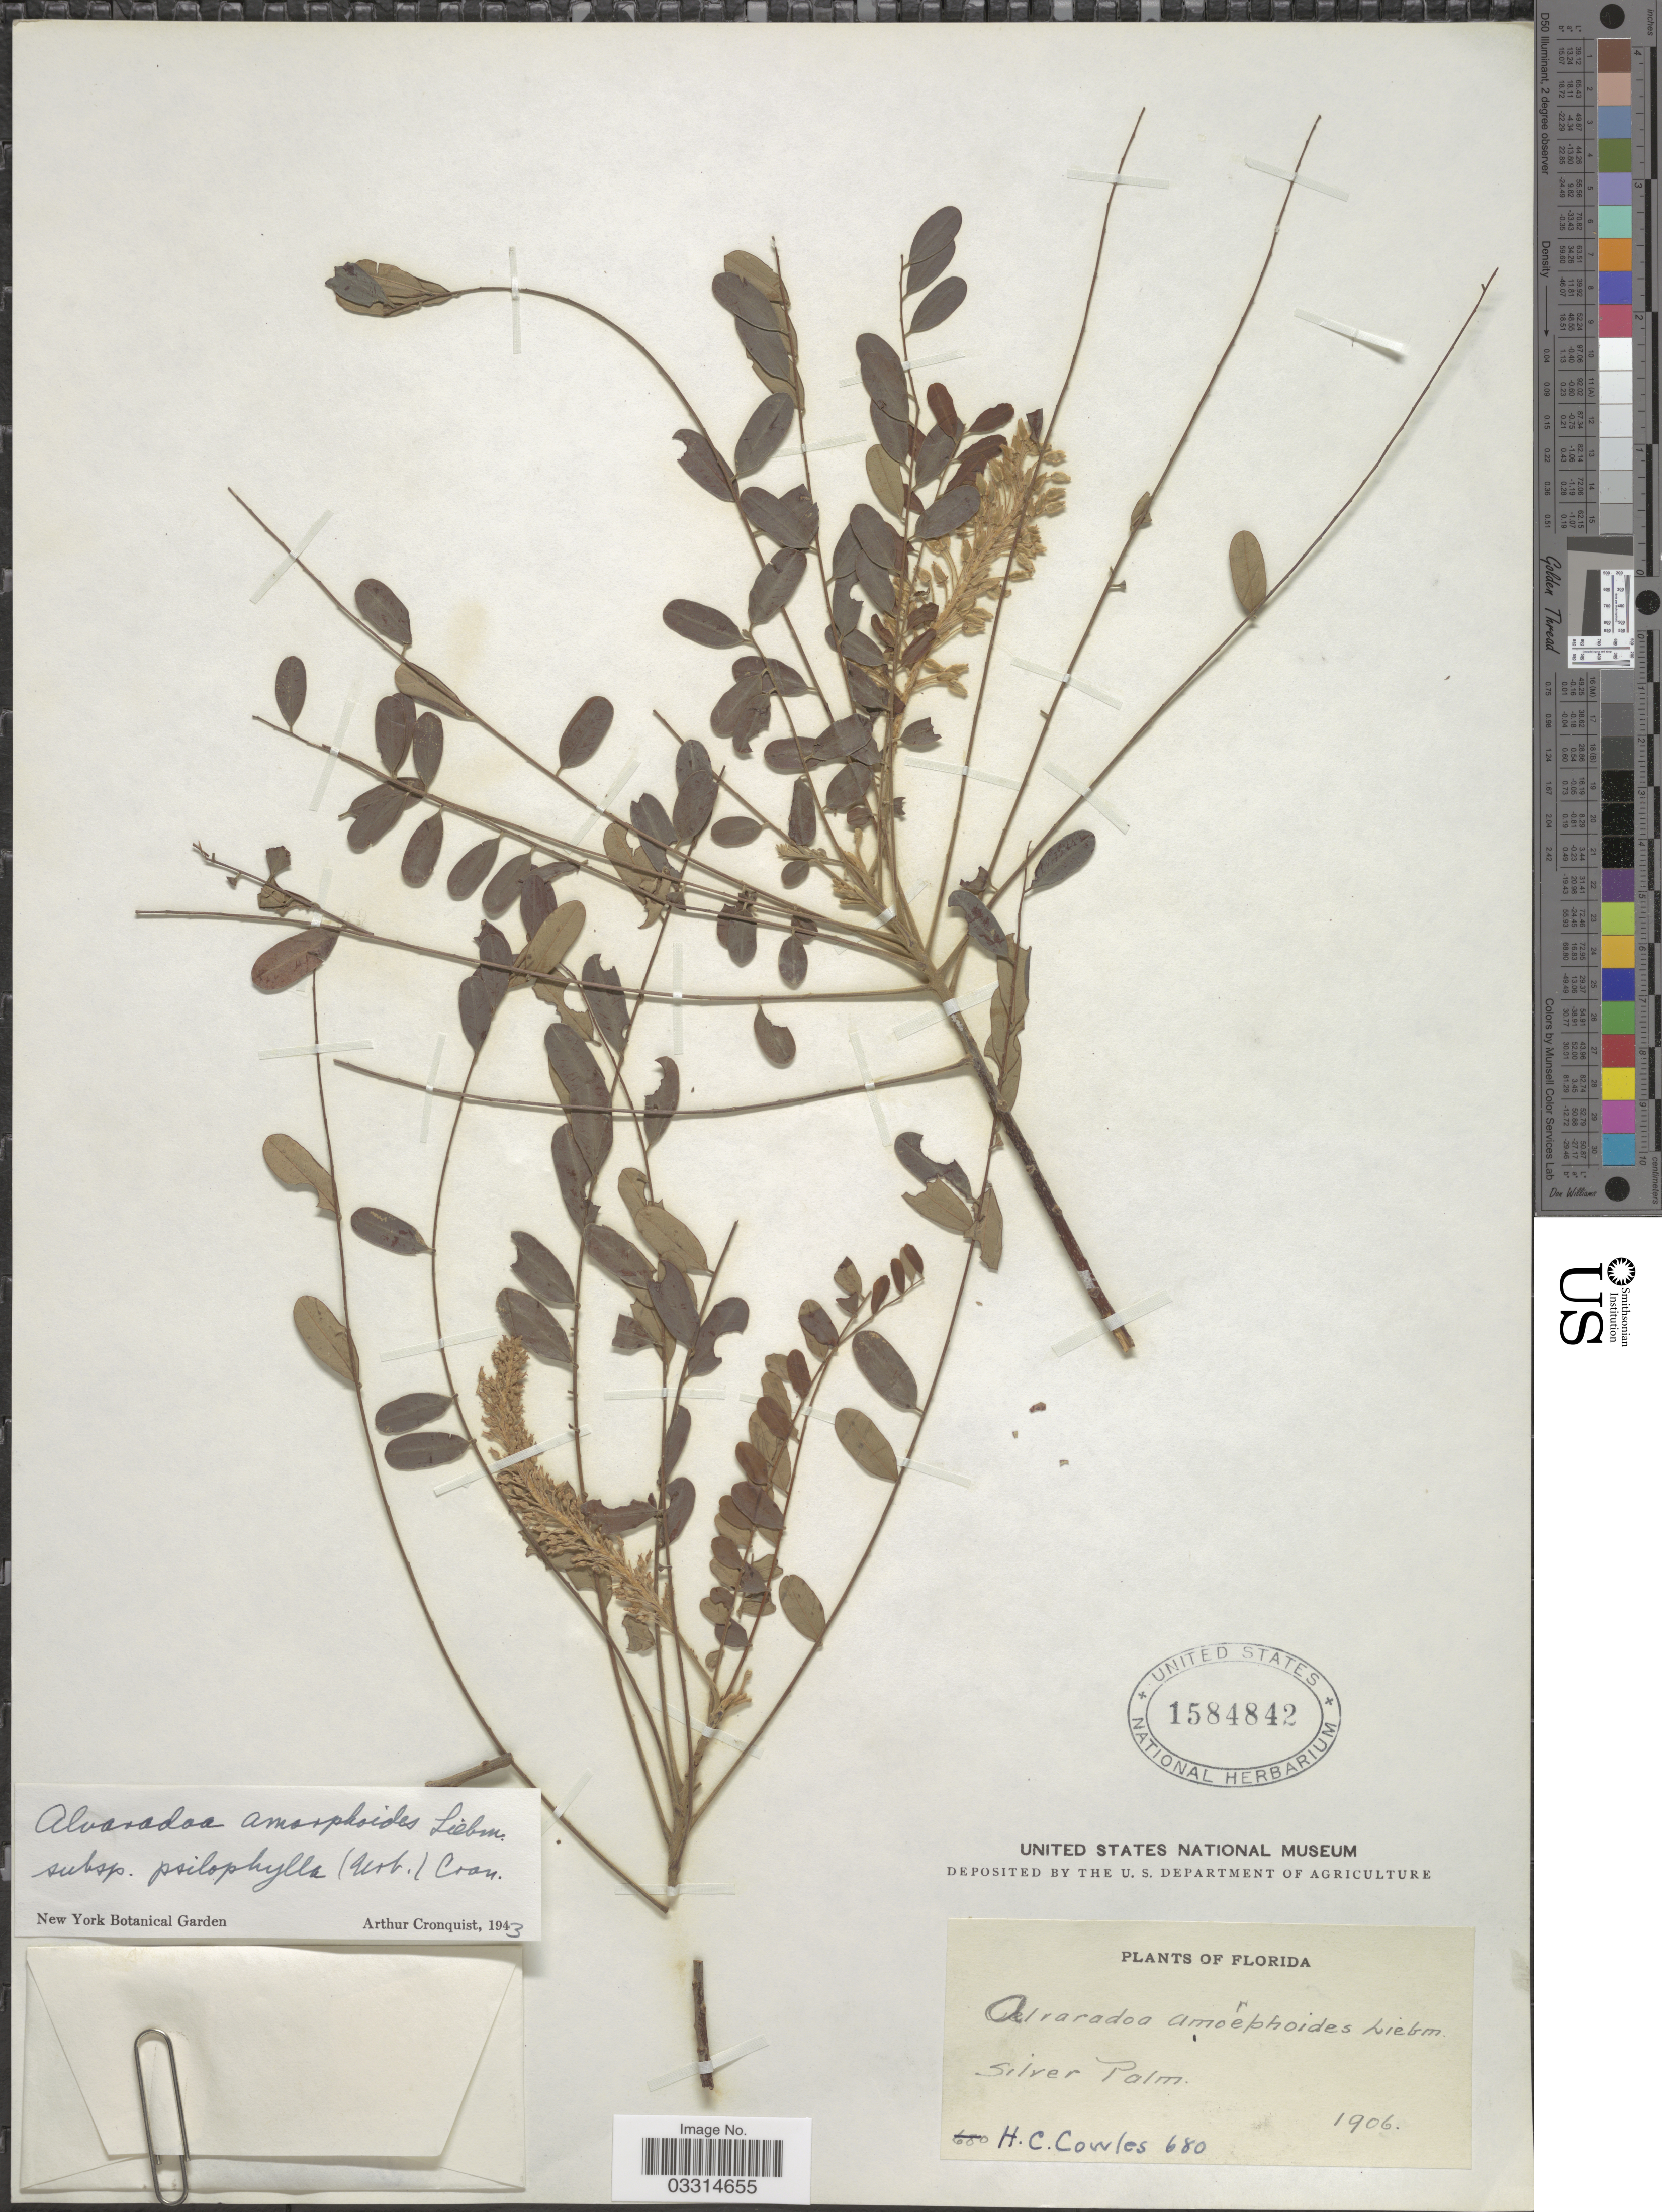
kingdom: Plantae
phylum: Tracheophyta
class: Magnoliopsida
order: Picramniales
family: Picramniaceae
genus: Alvaradoa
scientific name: Alvaradoa amorphoides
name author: Liebm.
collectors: H. Cowles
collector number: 680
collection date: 1906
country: United States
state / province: Florida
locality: Silver Palm.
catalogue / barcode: US 1584842